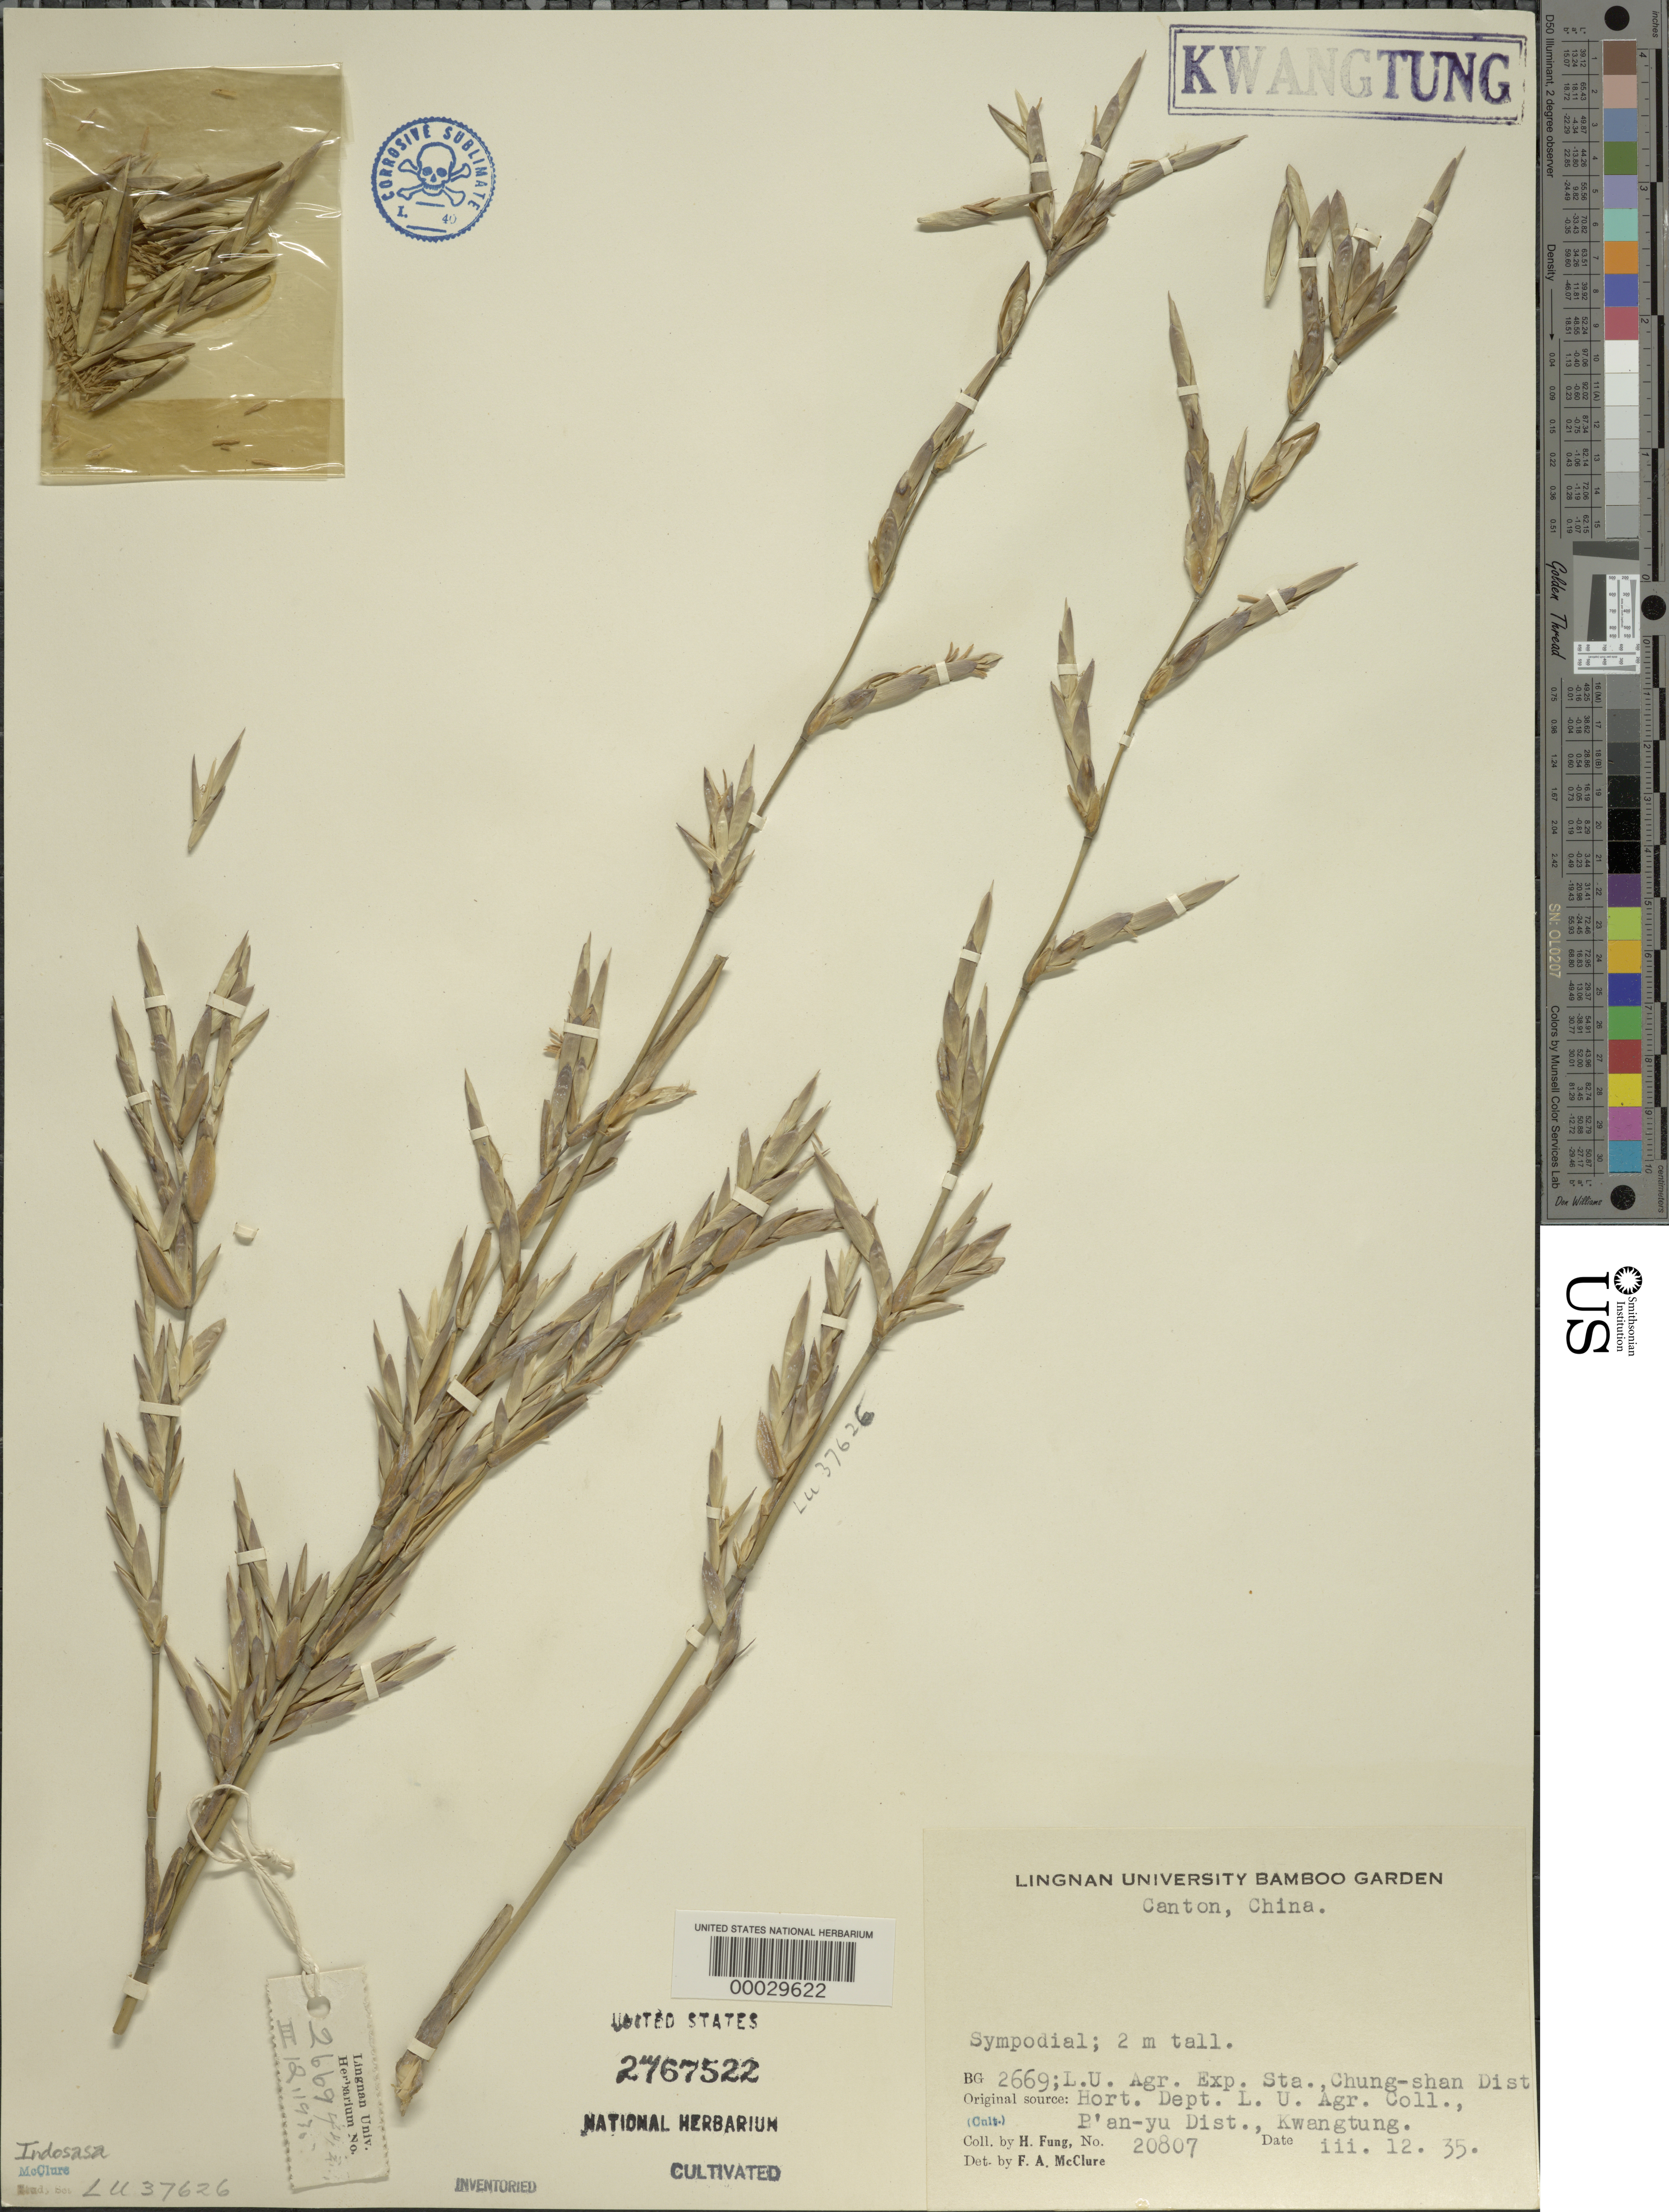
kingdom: Plantae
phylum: Tracheophyta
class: Liliopsida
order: Poales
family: Poaceae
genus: Indosasa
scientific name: Indosasa sp.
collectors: H. L. Fung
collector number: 20807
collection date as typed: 12 Mar 1935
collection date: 1935-03-12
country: China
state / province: Guangdong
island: Honam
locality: L.u. agr. exp. sta.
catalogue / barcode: US 2767522